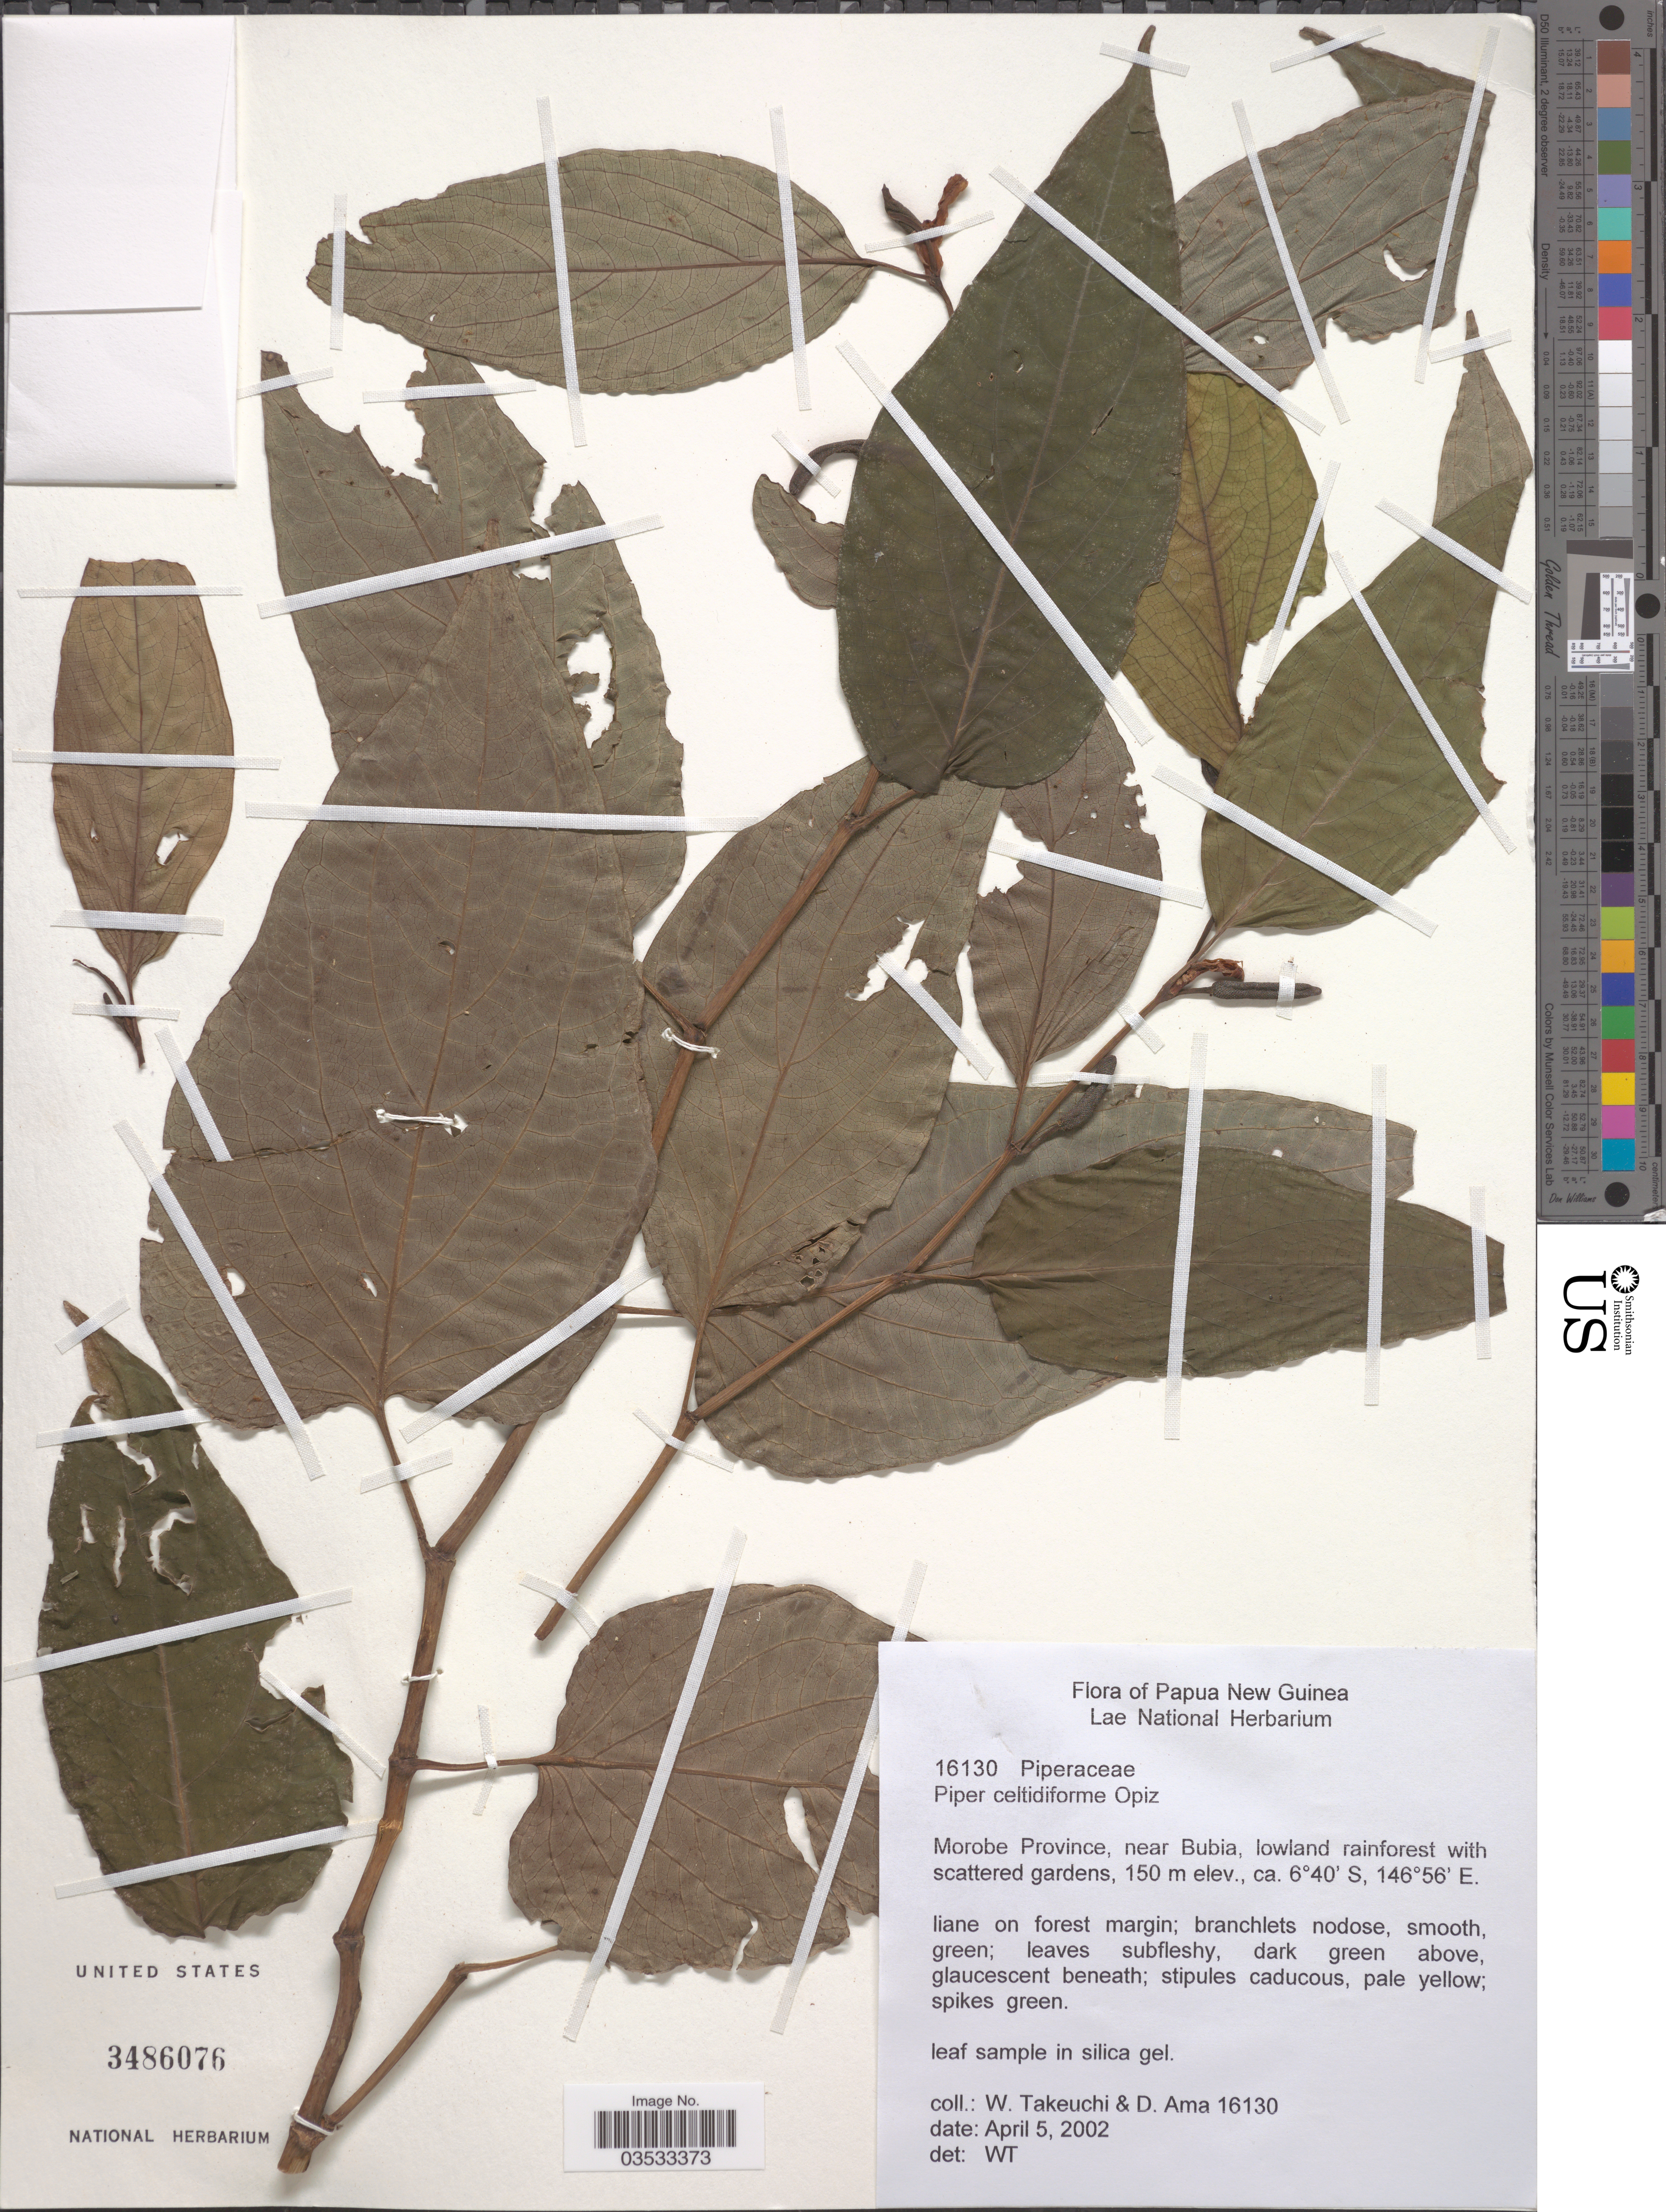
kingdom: Plantae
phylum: Tracheophyta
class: Magnoliopsida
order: Piperales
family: Piperaceae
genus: Piper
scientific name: Piper celtidiforme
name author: Opiz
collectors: W. Takeuchi & D. Ama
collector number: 16130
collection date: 2002-04-05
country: Papua New Guinea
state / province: Morobe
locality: Near Bubia.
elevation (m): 150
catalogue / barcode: US 3486076